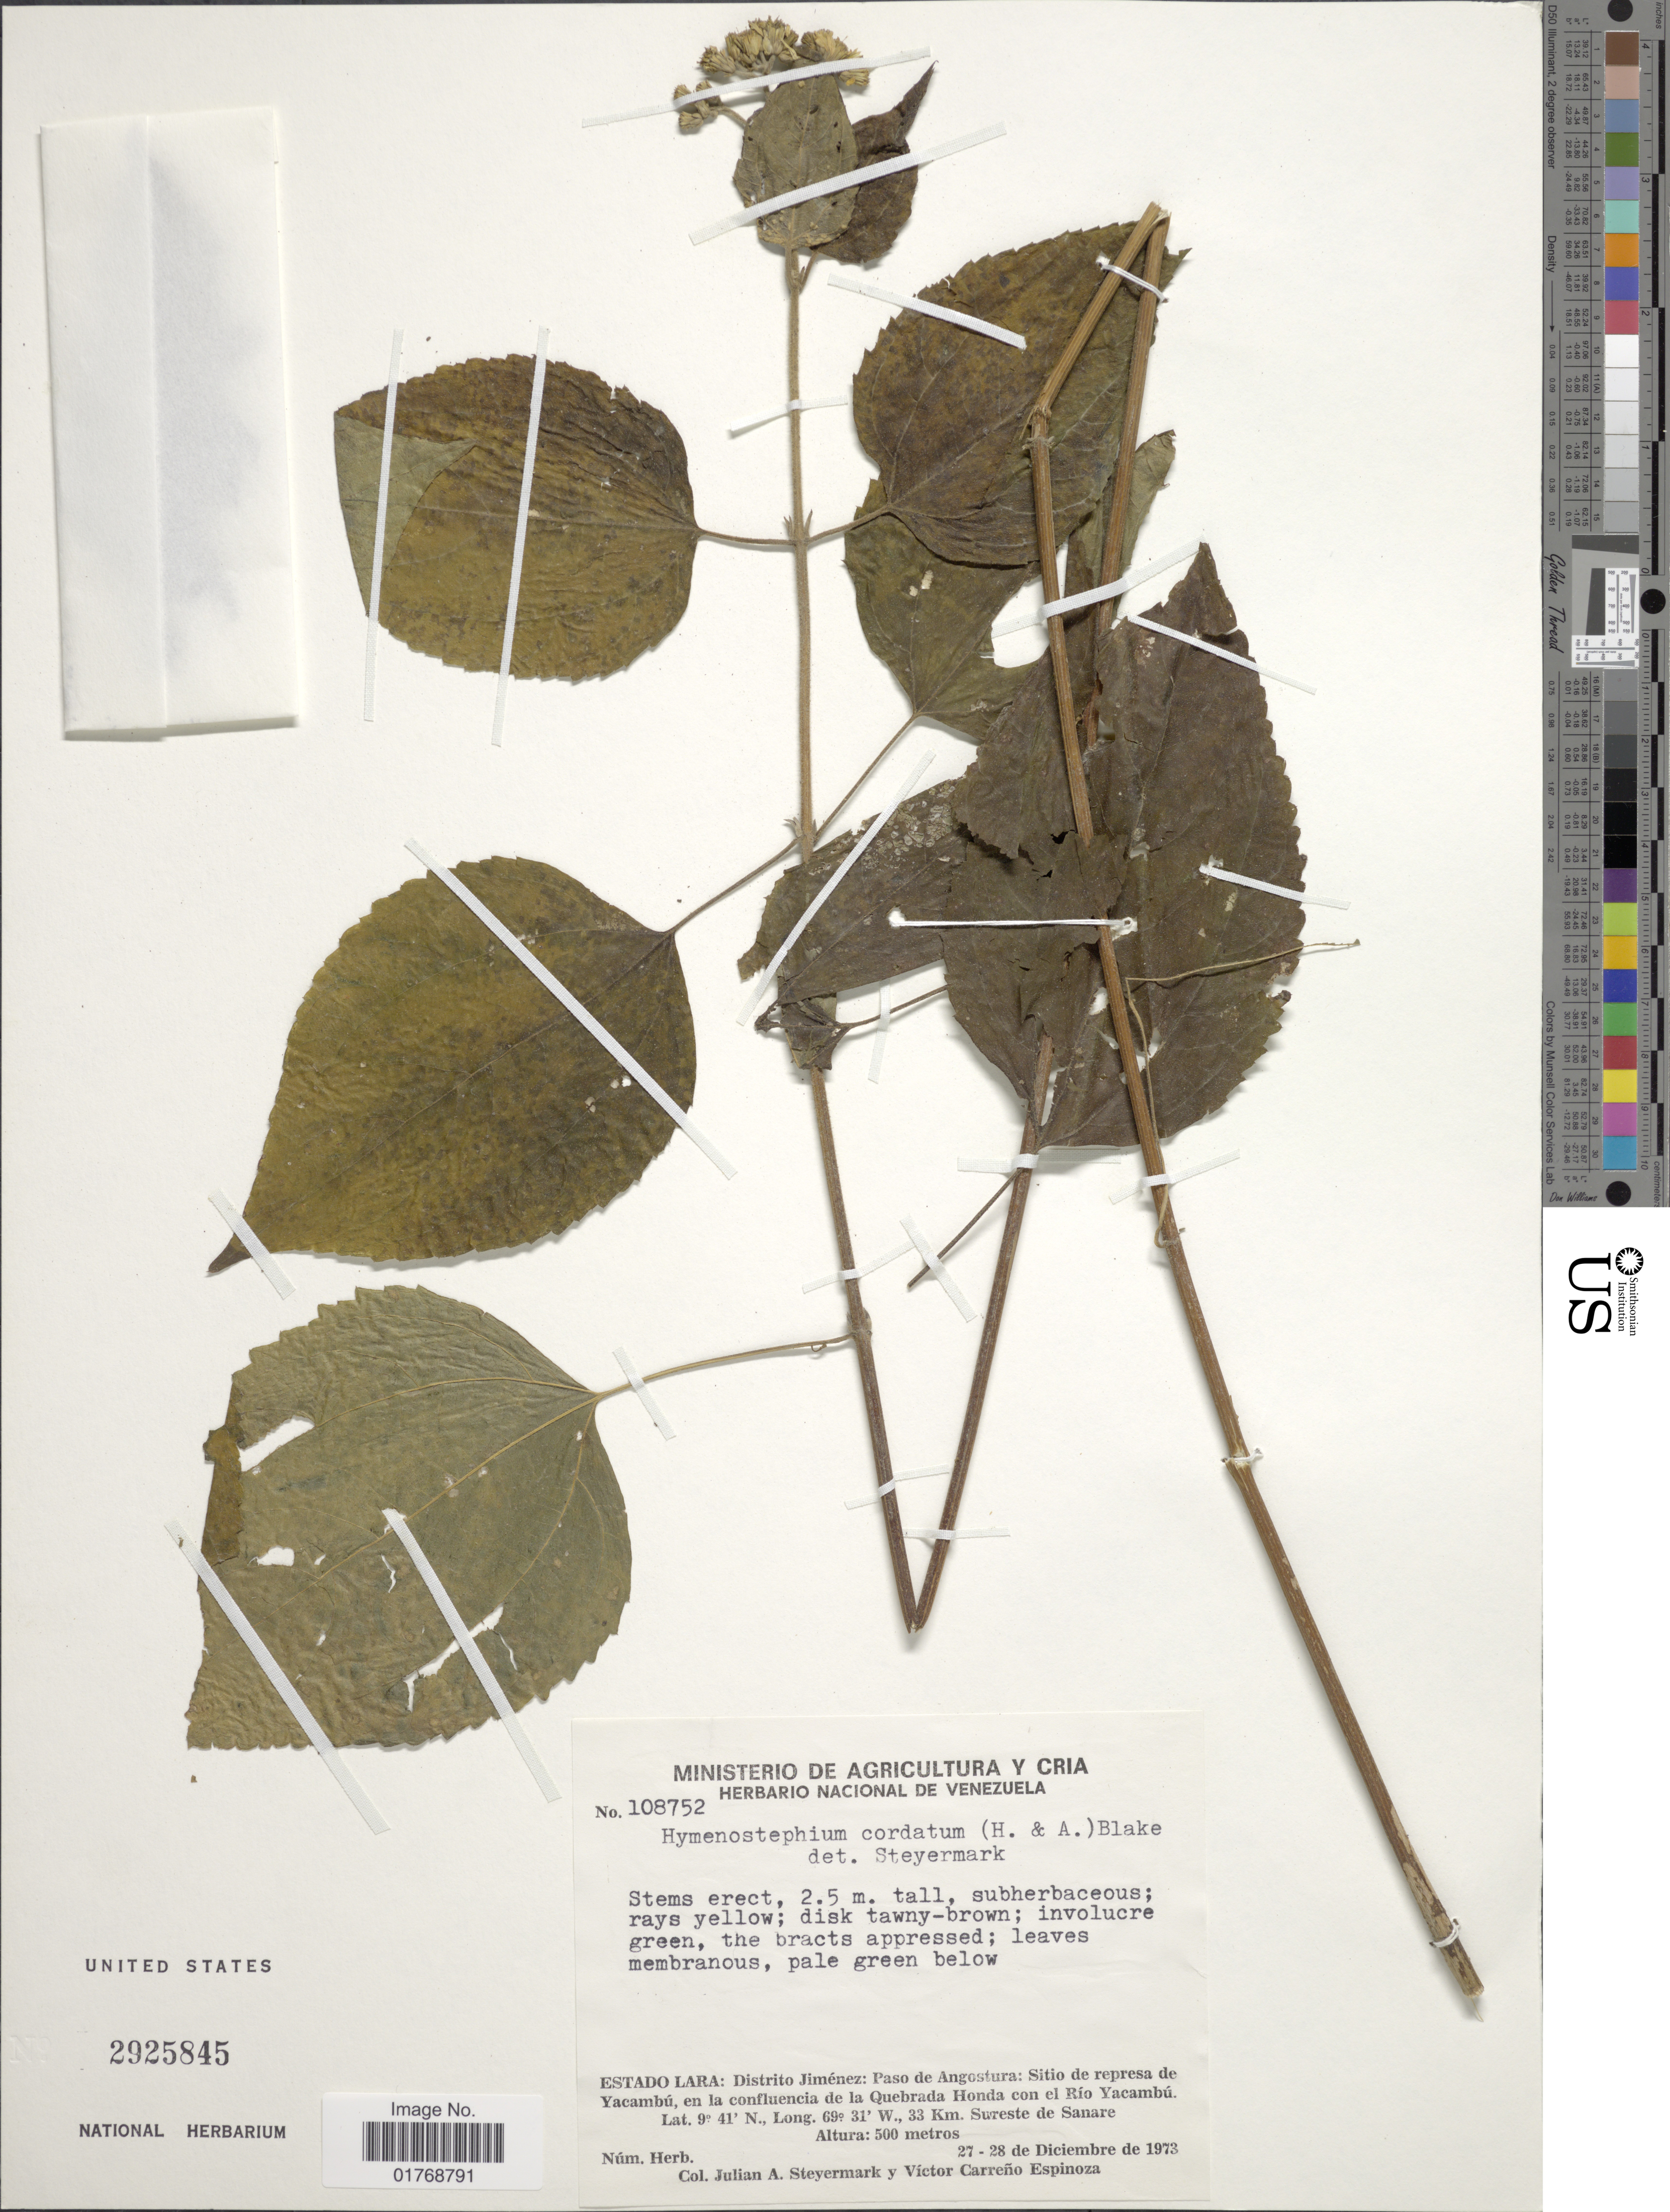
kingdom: Plantae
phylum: Tracheophyta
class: Magnoliopsida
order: Asterales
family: Asteraceae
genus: Viguiera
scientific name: Viguiera mucronata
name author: Blake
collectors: J. Steyermark & V. Espinoza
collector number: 108752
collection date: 1973-12-27/1973-12-28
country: Venezuela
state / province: Lara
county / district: Jiménez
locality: Estado Lara: Distrito Jiménez: Paso de Angostura: Sitio de represa de Yacambú, en la confluencia de la Quebrada Honda con el Río Yacambú. Sureste de Sanare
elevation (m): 500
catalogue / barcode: US 2925845